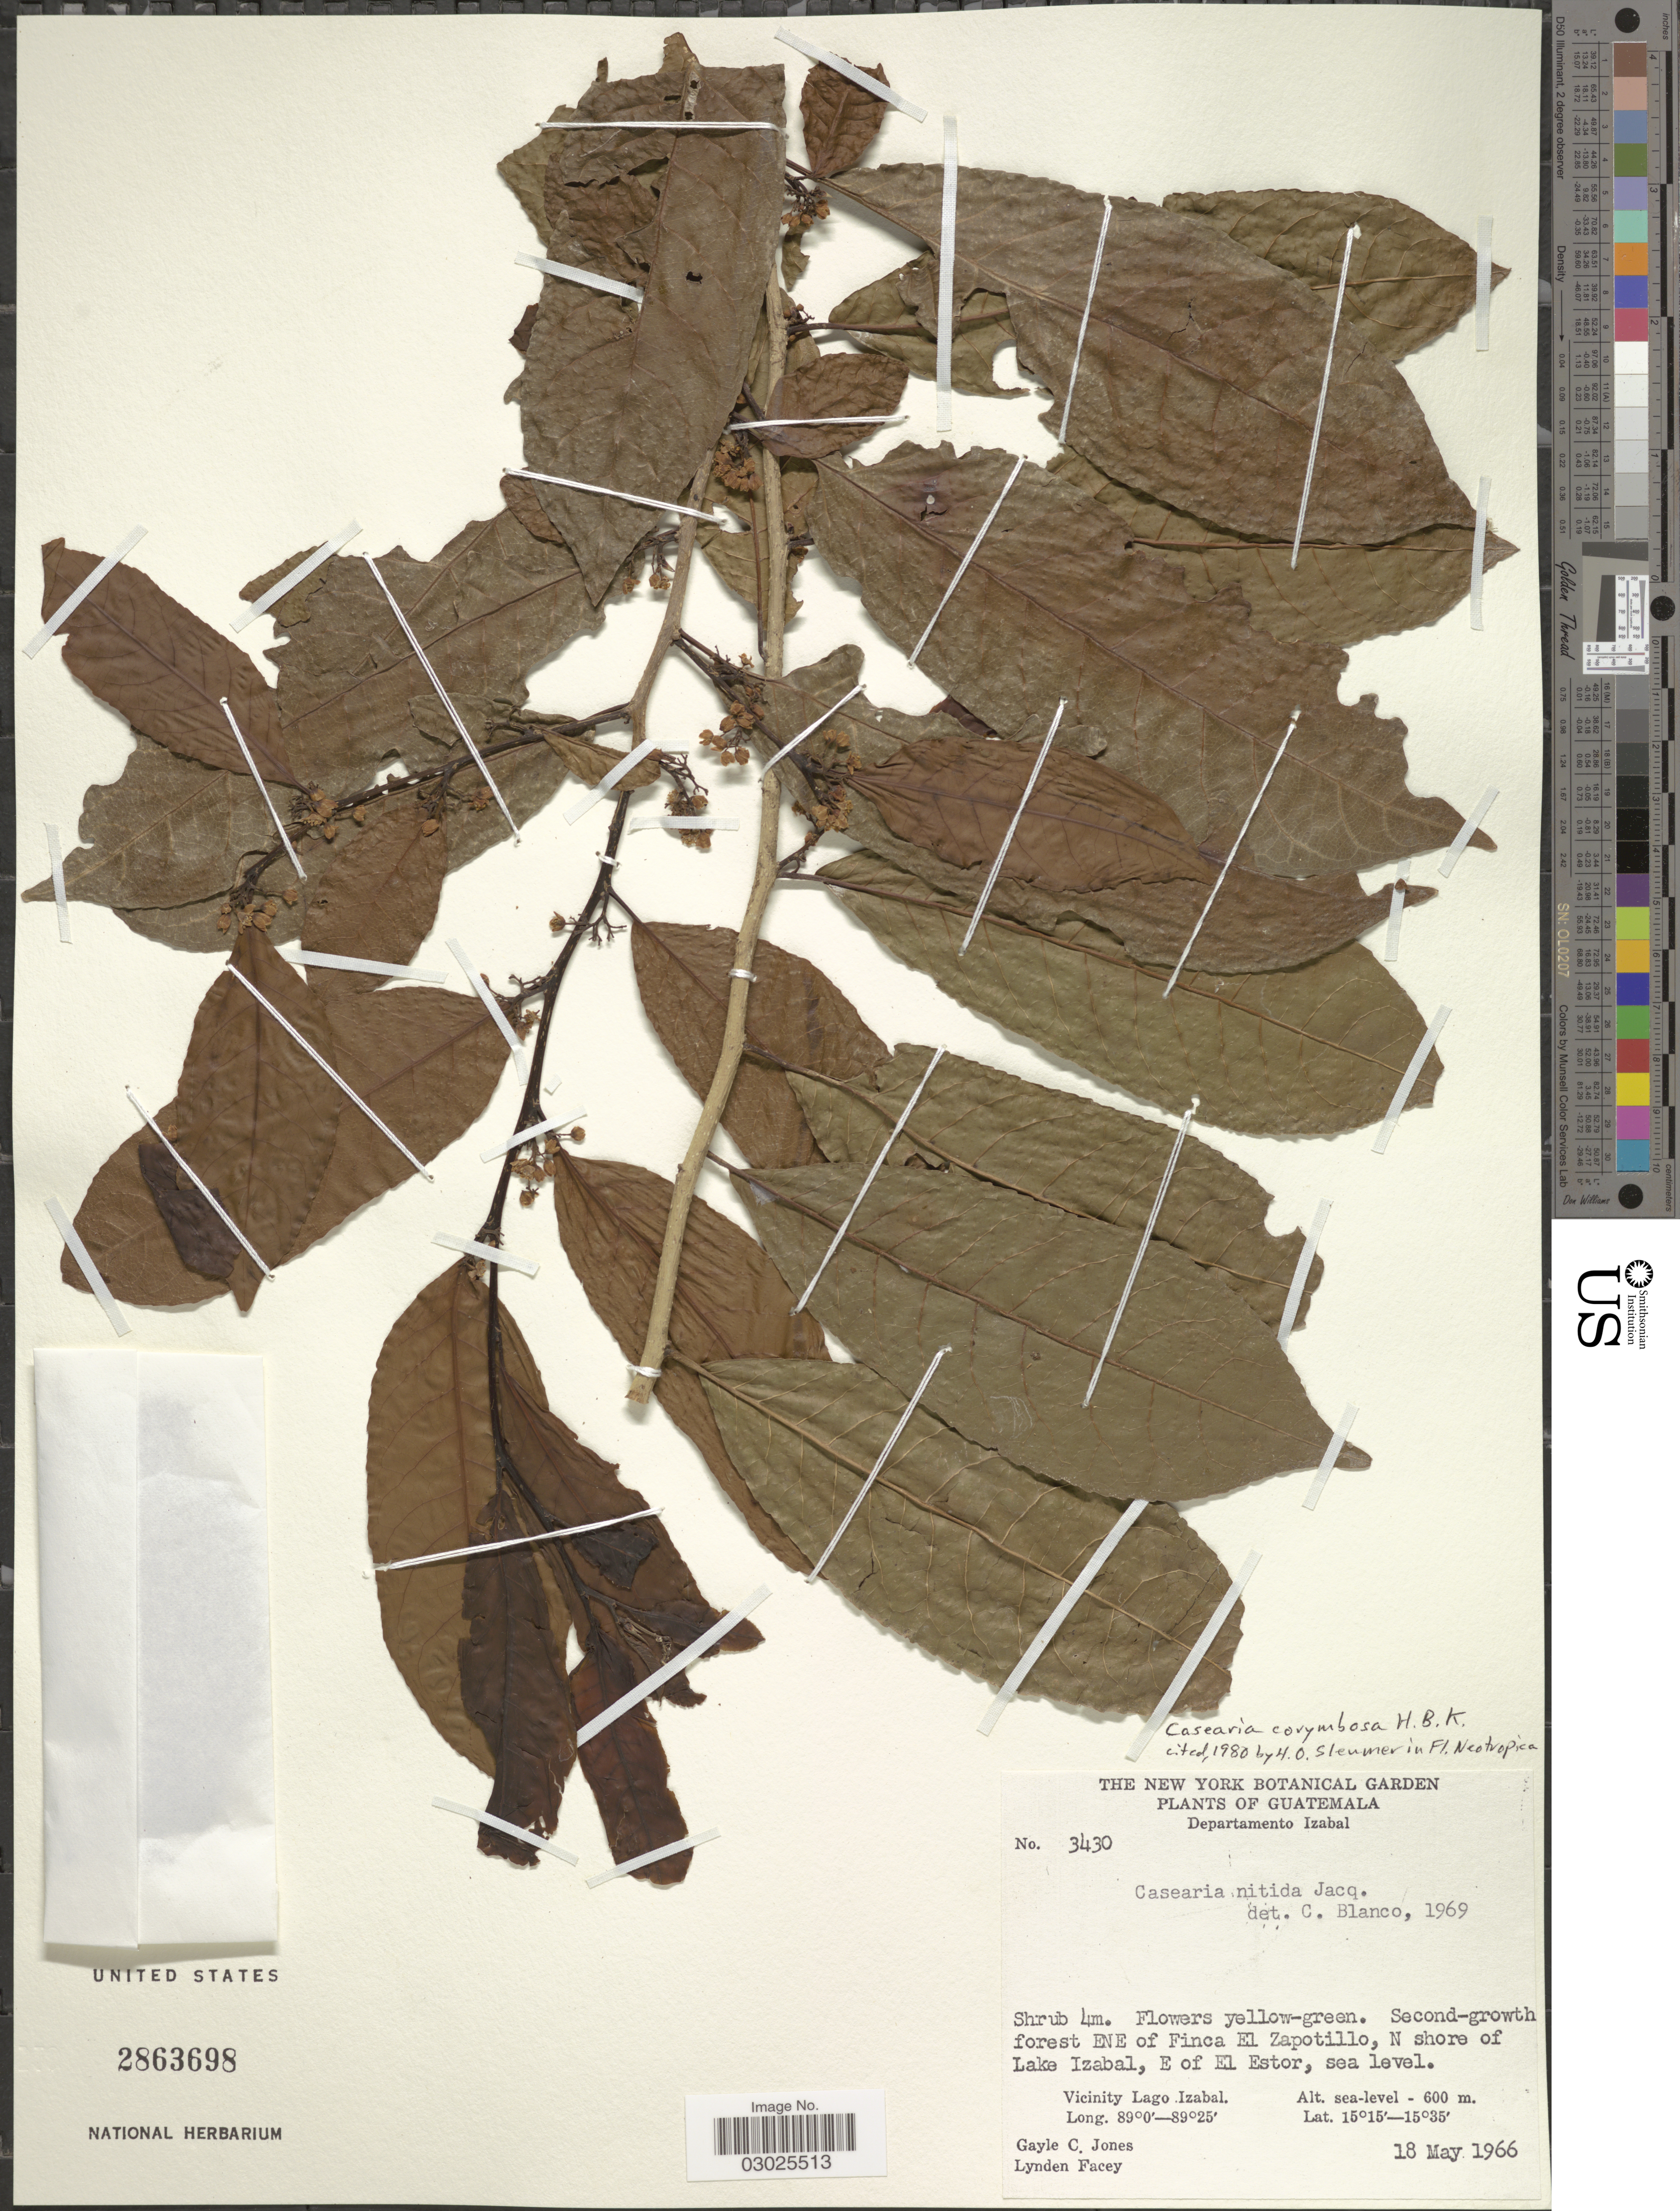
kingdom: Plantae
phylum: Tracheophyta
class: Magnoliopsida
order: Malpighiales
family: Salicaceae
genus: Casearia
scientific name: Casearia corymbosa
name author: Kunth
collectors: G. C. Jones & L. Facey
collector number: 3430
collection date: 1966-05-18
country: Guatemala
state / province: Izabal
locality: Department of Izabal. Second-growth forest ENE of Finca El Zapotillo, N shore of Lake Izabal, E of El Estor. Vicinity Lago Izabal.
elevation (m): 0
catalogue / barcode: US 2863698